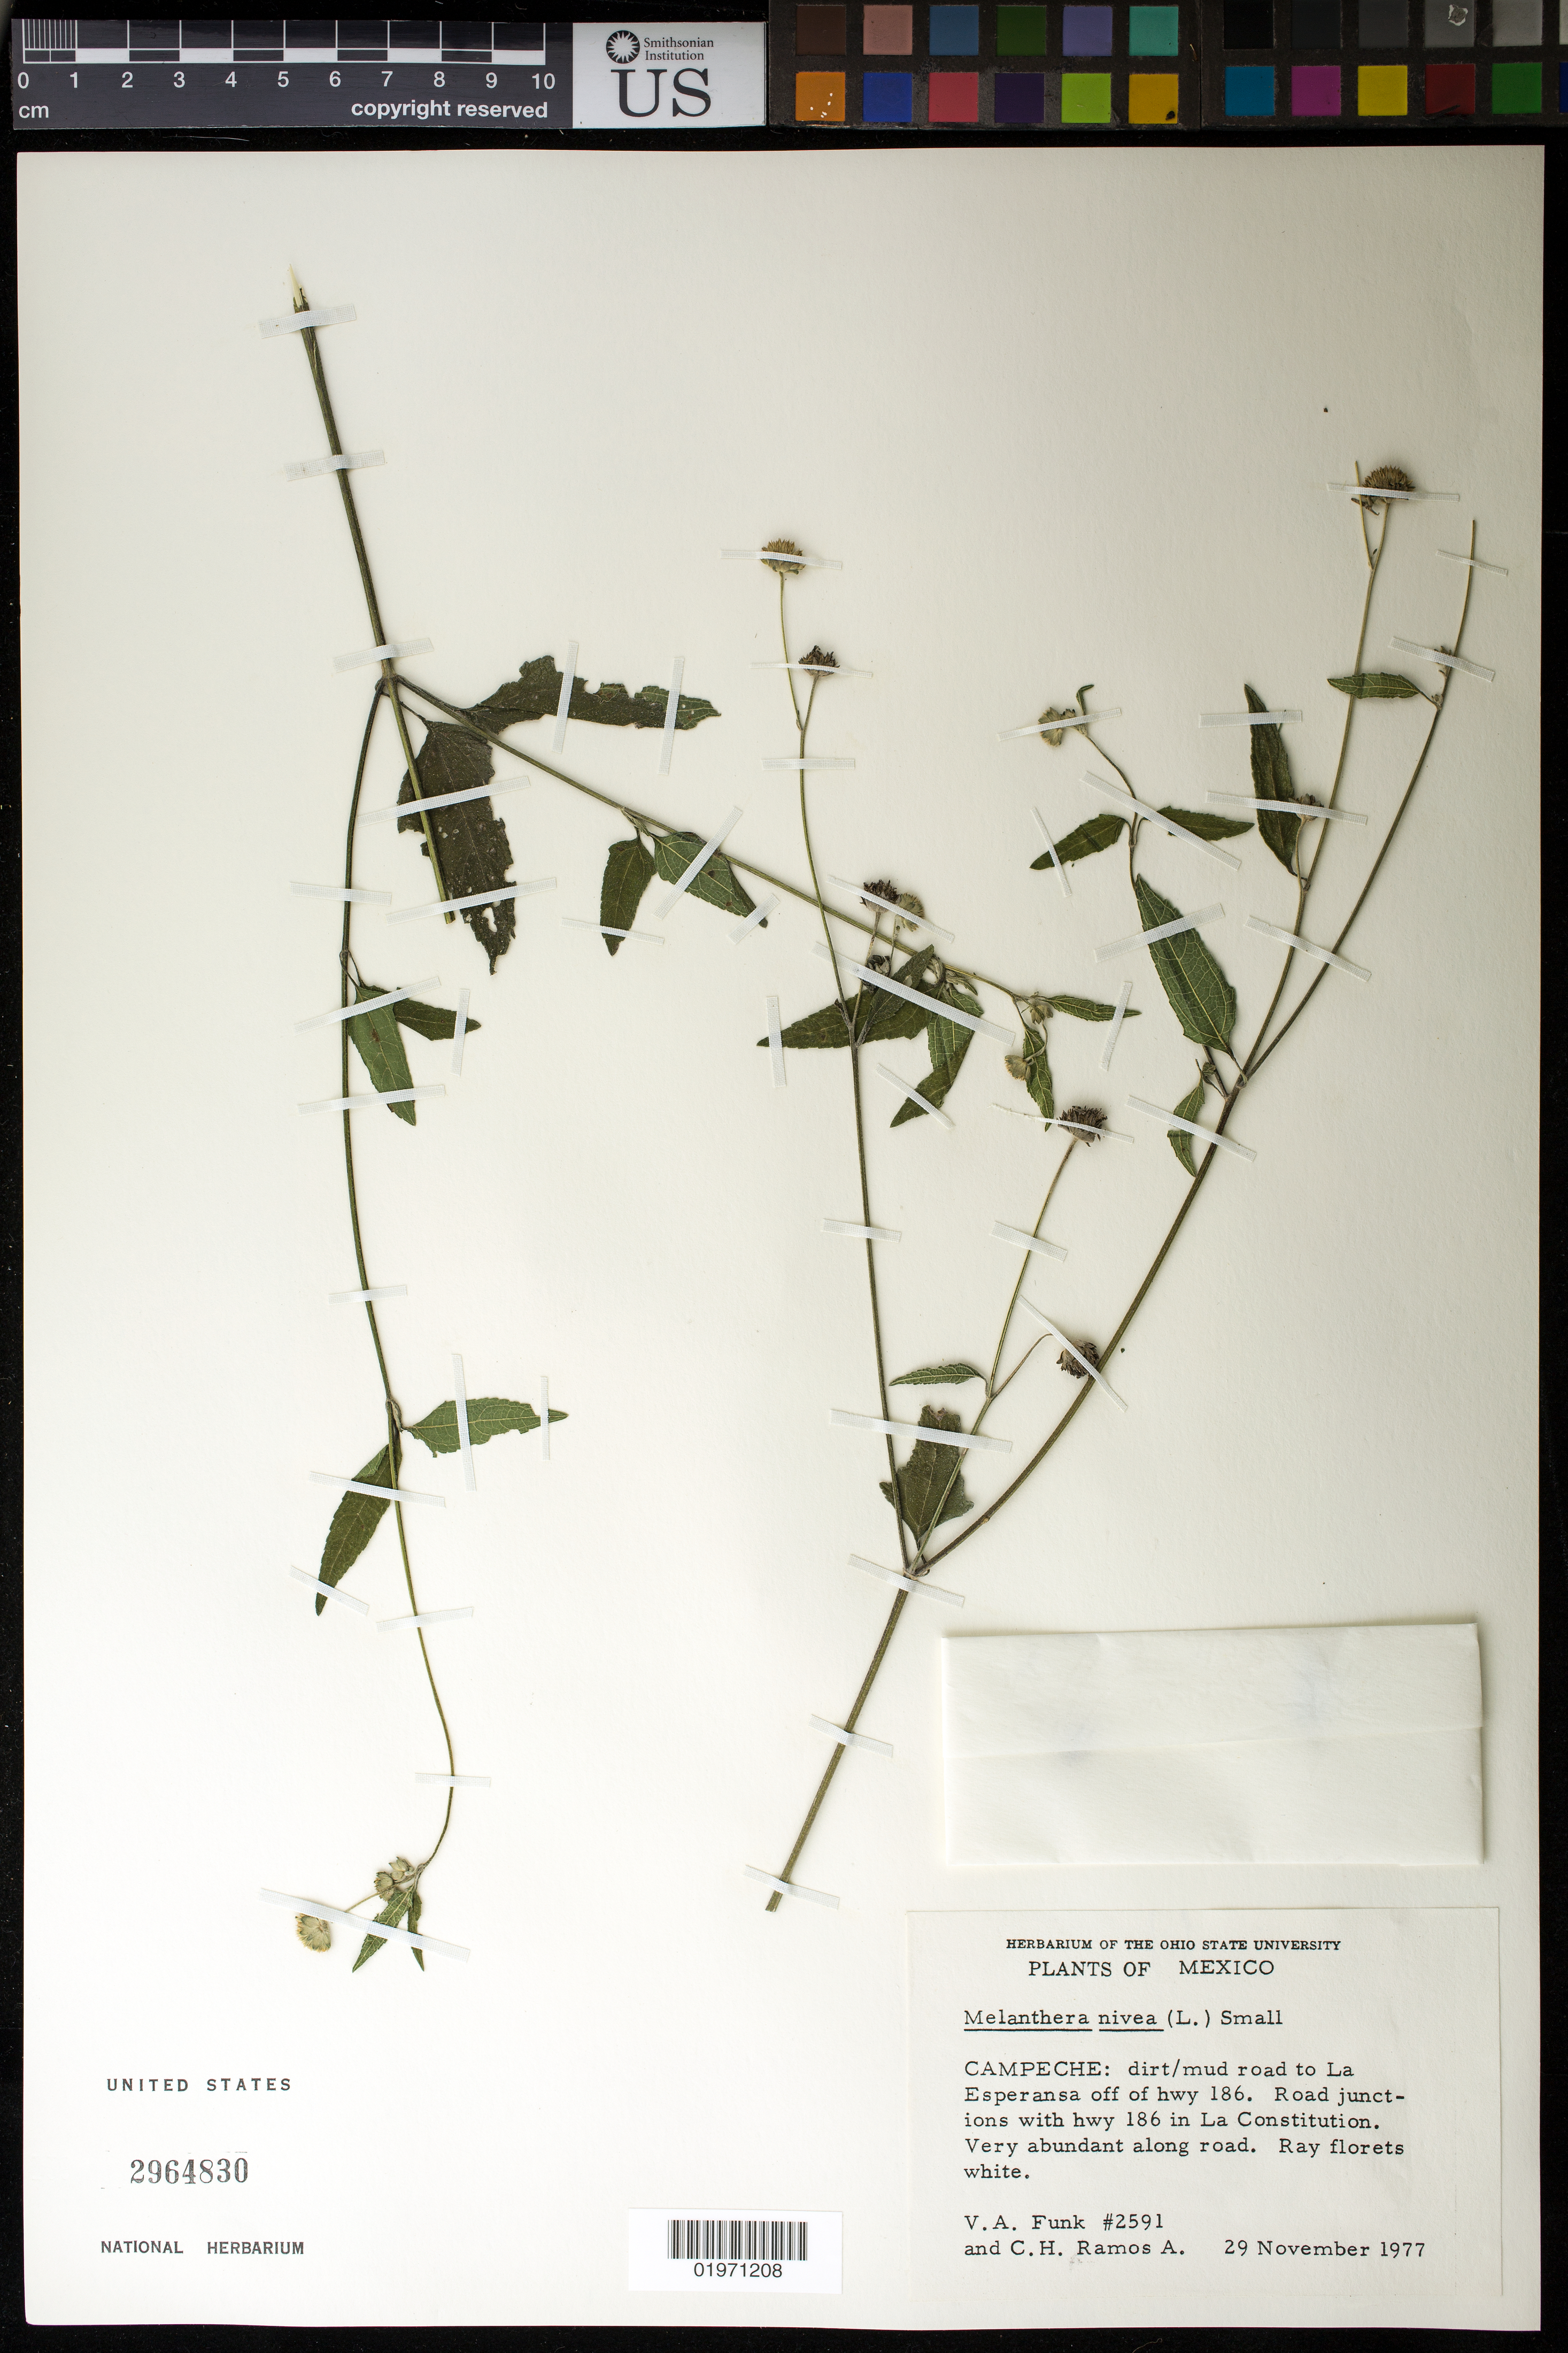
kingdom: Plantae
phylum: Tracheophyta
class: Magnoliopsida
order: Asterales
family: Asteraceae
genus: Melanthera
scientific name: Melanthera nivea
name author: (L.) Small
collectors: V. Funk & C. H. Ramos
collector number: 2591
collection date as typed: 29 Nov 1977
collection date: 1977-11-29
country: Mexico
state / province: Campeche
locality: Dirt/mud road to La Esperansa off of Hwy 186. Road jcts with Hwy 186 in La Constitution.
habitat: Along road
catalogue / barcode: US 2964830